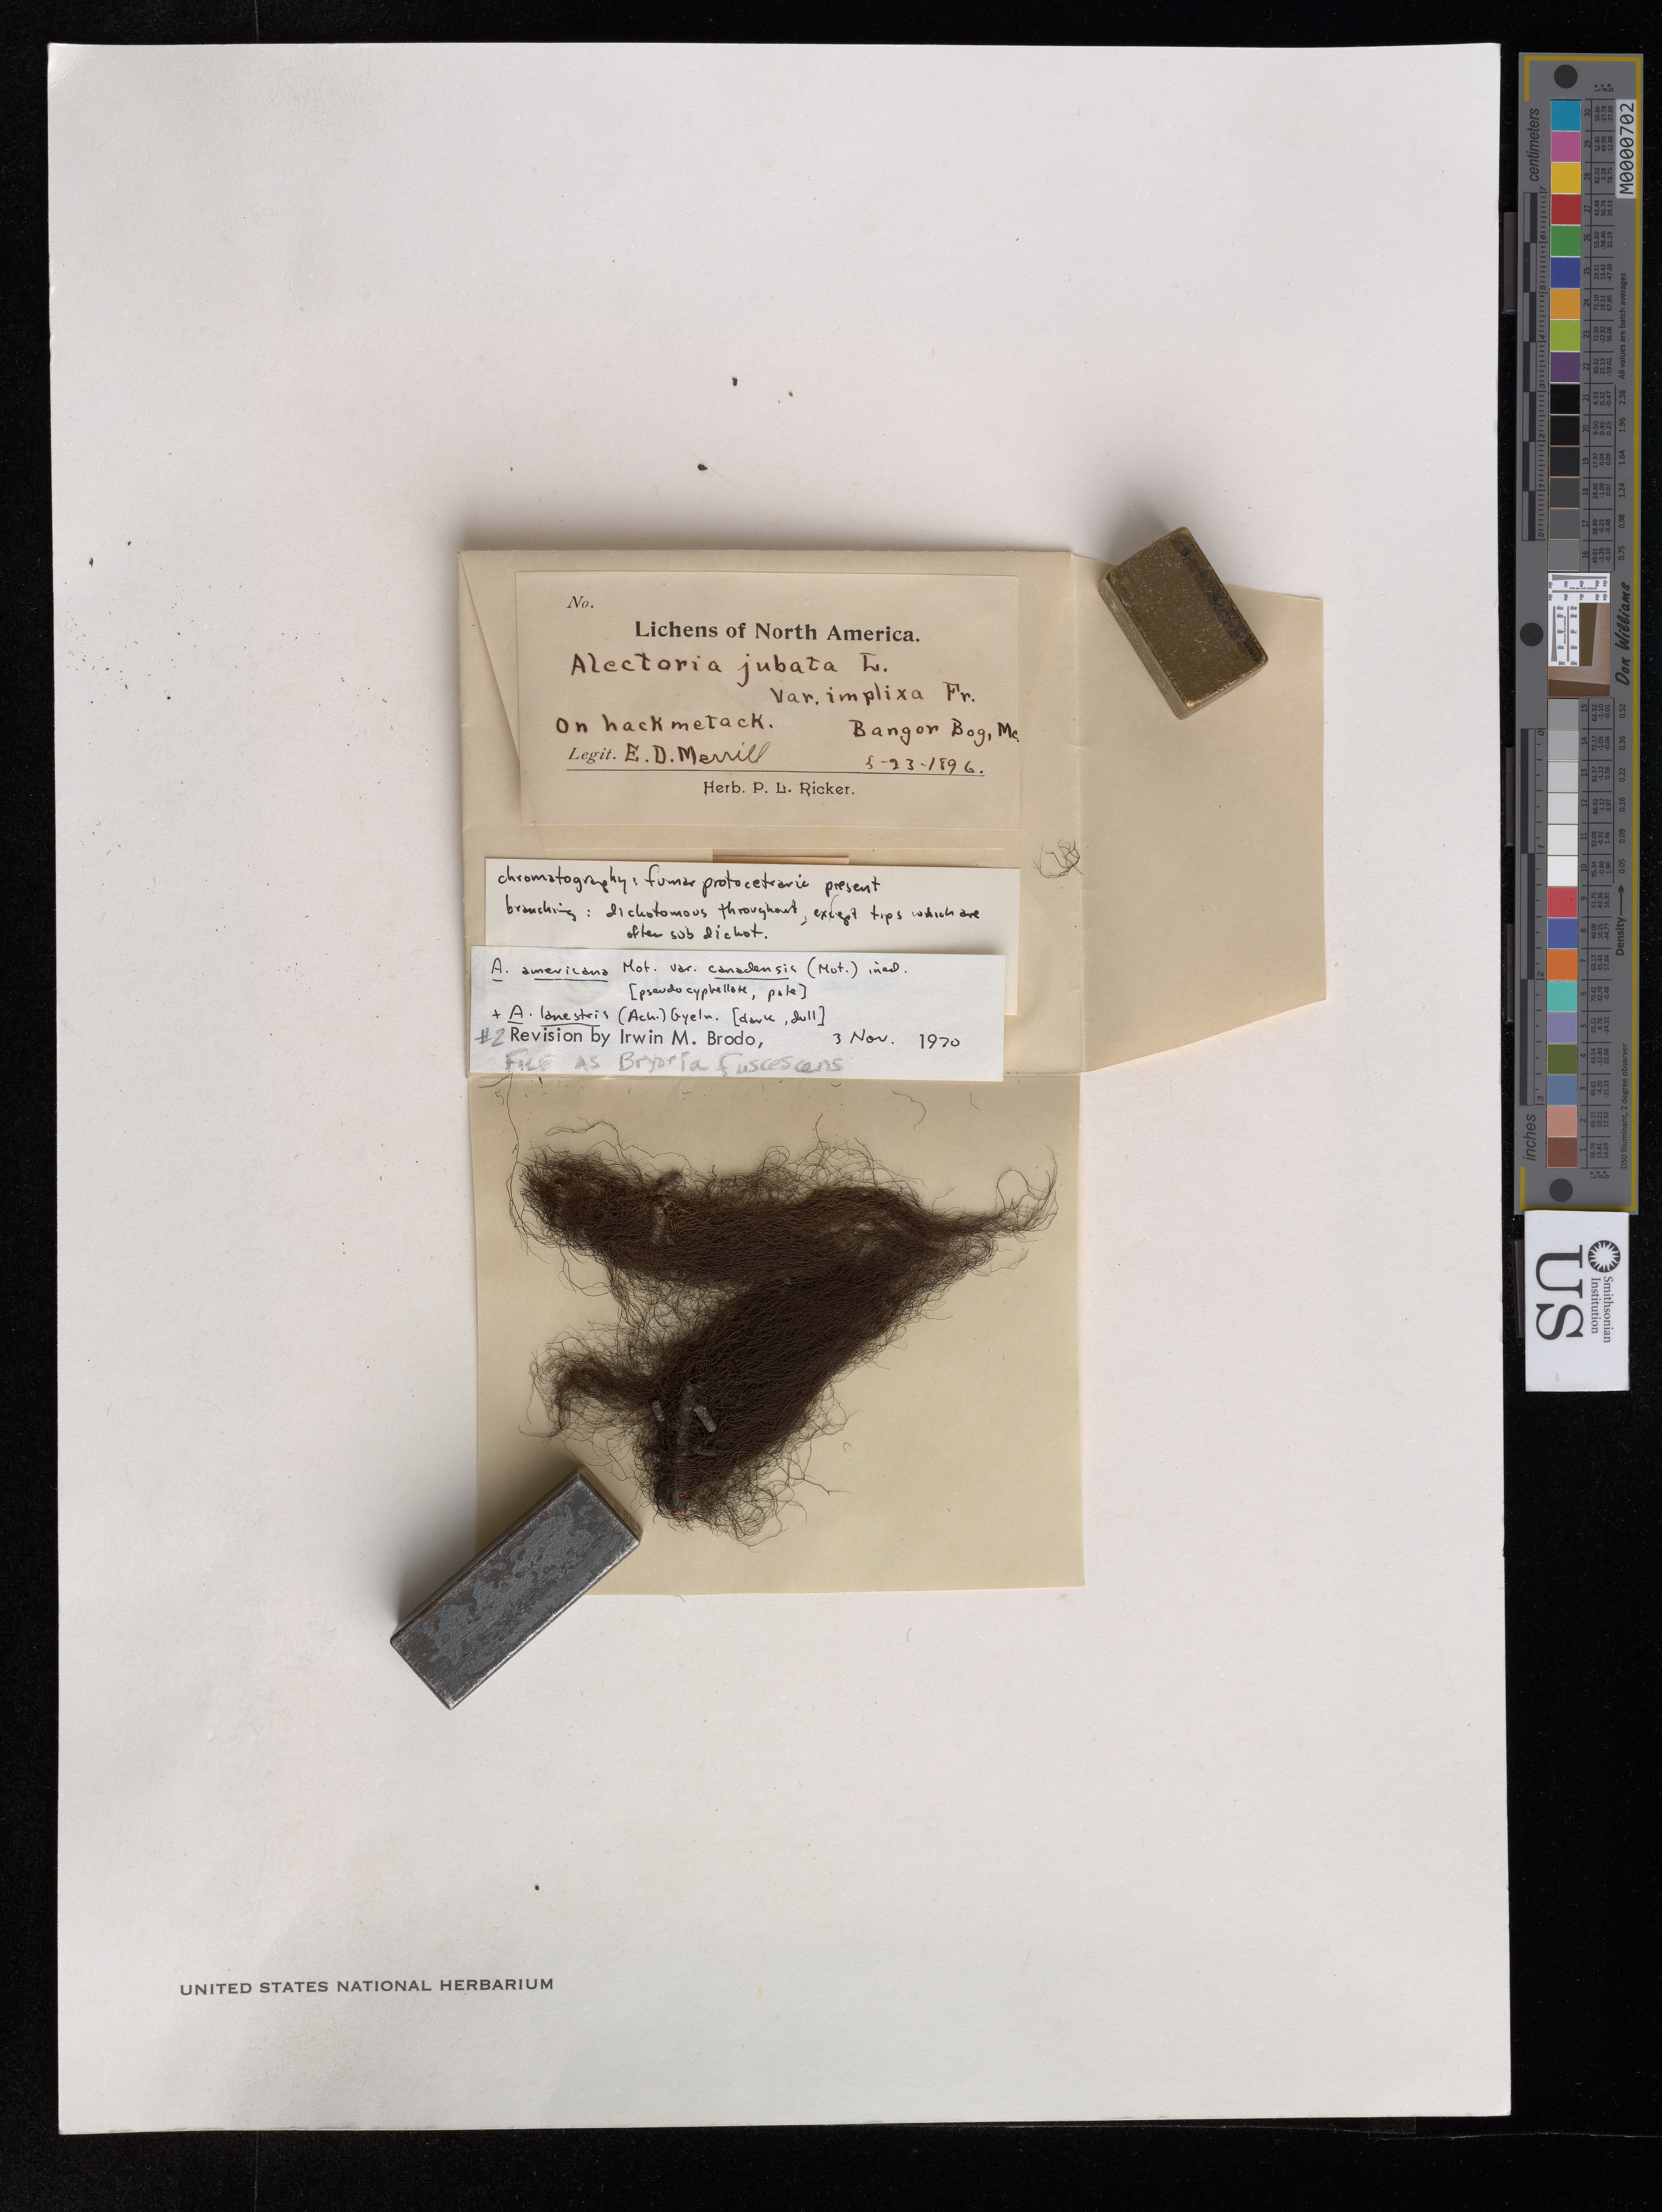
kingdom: Fungi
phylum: Ascomycota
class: Lecanoromycetes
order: Lecanorales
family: Parmeliaceae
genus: Alectoria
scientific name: Alectoria americana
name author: Motyka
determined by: Brodo, I. M.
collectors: E. D. Merrill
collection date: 1896-05-23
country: United States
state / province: Maine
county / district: Penobscot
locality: Bangor Bog